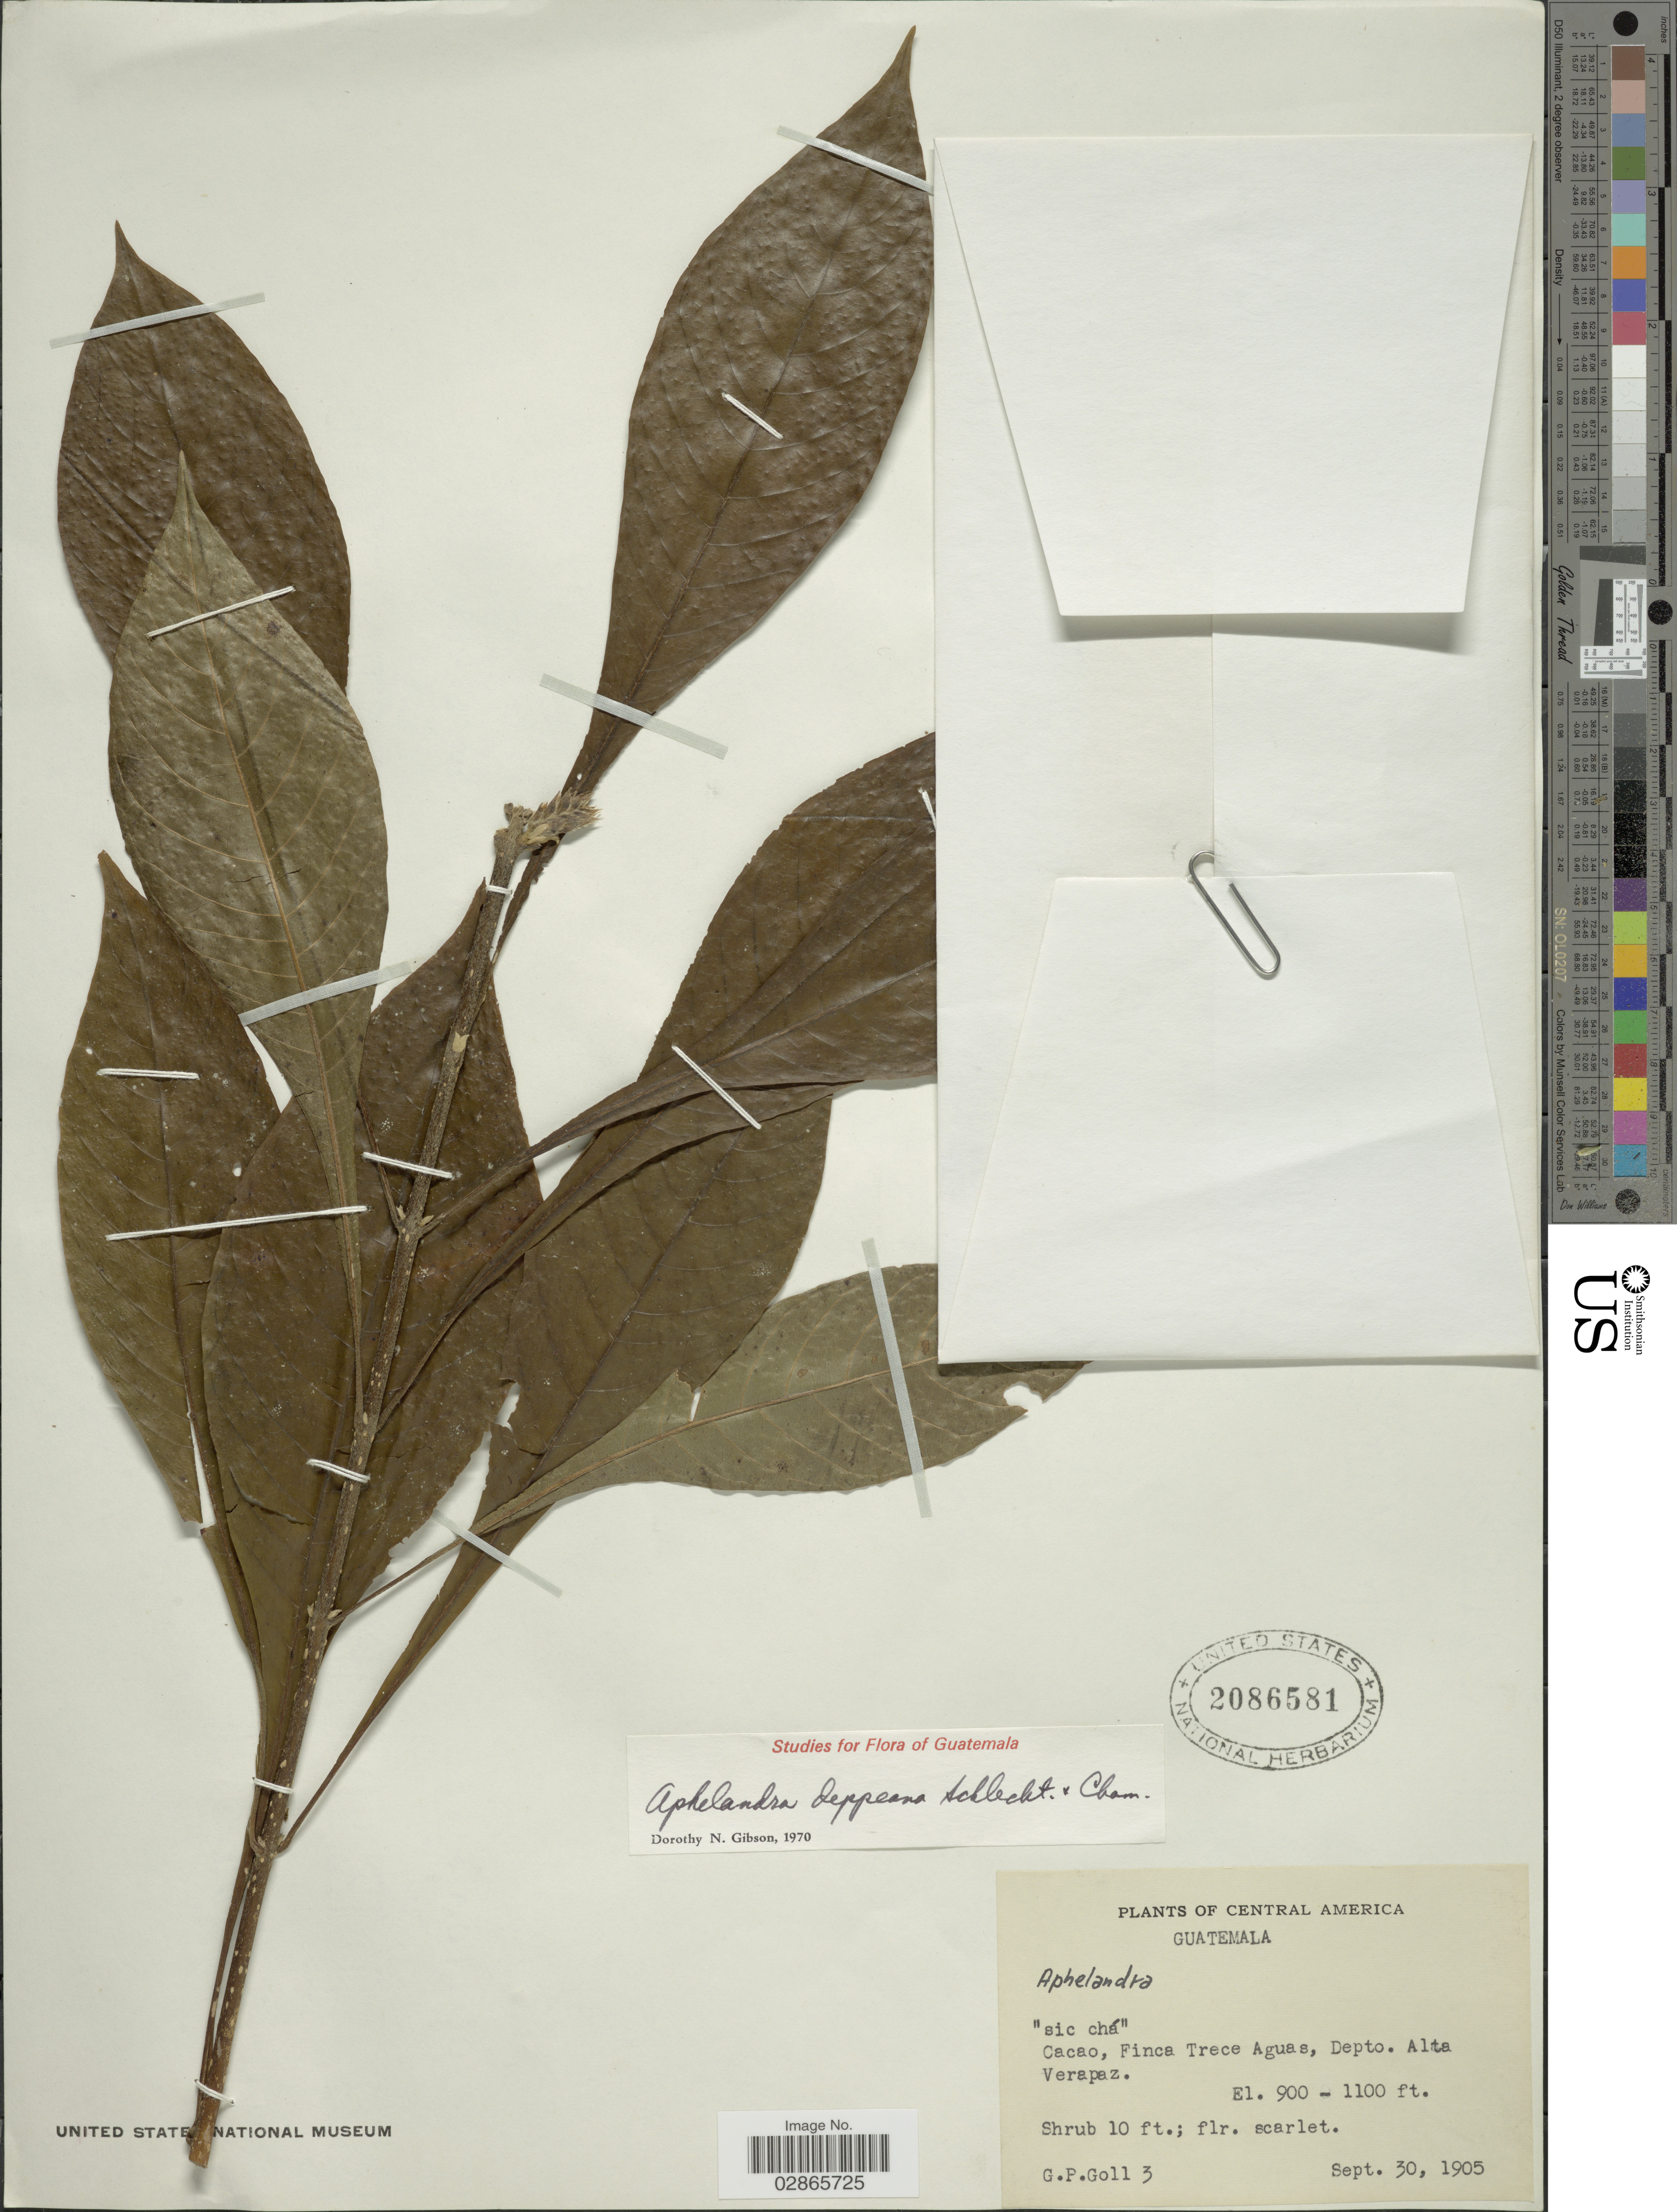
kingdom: Plantae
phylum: Tracheophyta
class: Magnoliopsida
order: Lamiales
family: Acanthaceae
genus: Aphelandra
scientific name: Aphelandra deppeana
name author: Schltdl. & Cham.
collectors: G. P. Goll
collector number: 3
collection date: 1905-09-30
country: Guatemala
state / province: Alta Verapaz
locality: Cacao, Finca Trece Aguas, Depto. Alta Verapaz.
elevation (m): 274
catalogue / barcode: US 2086581